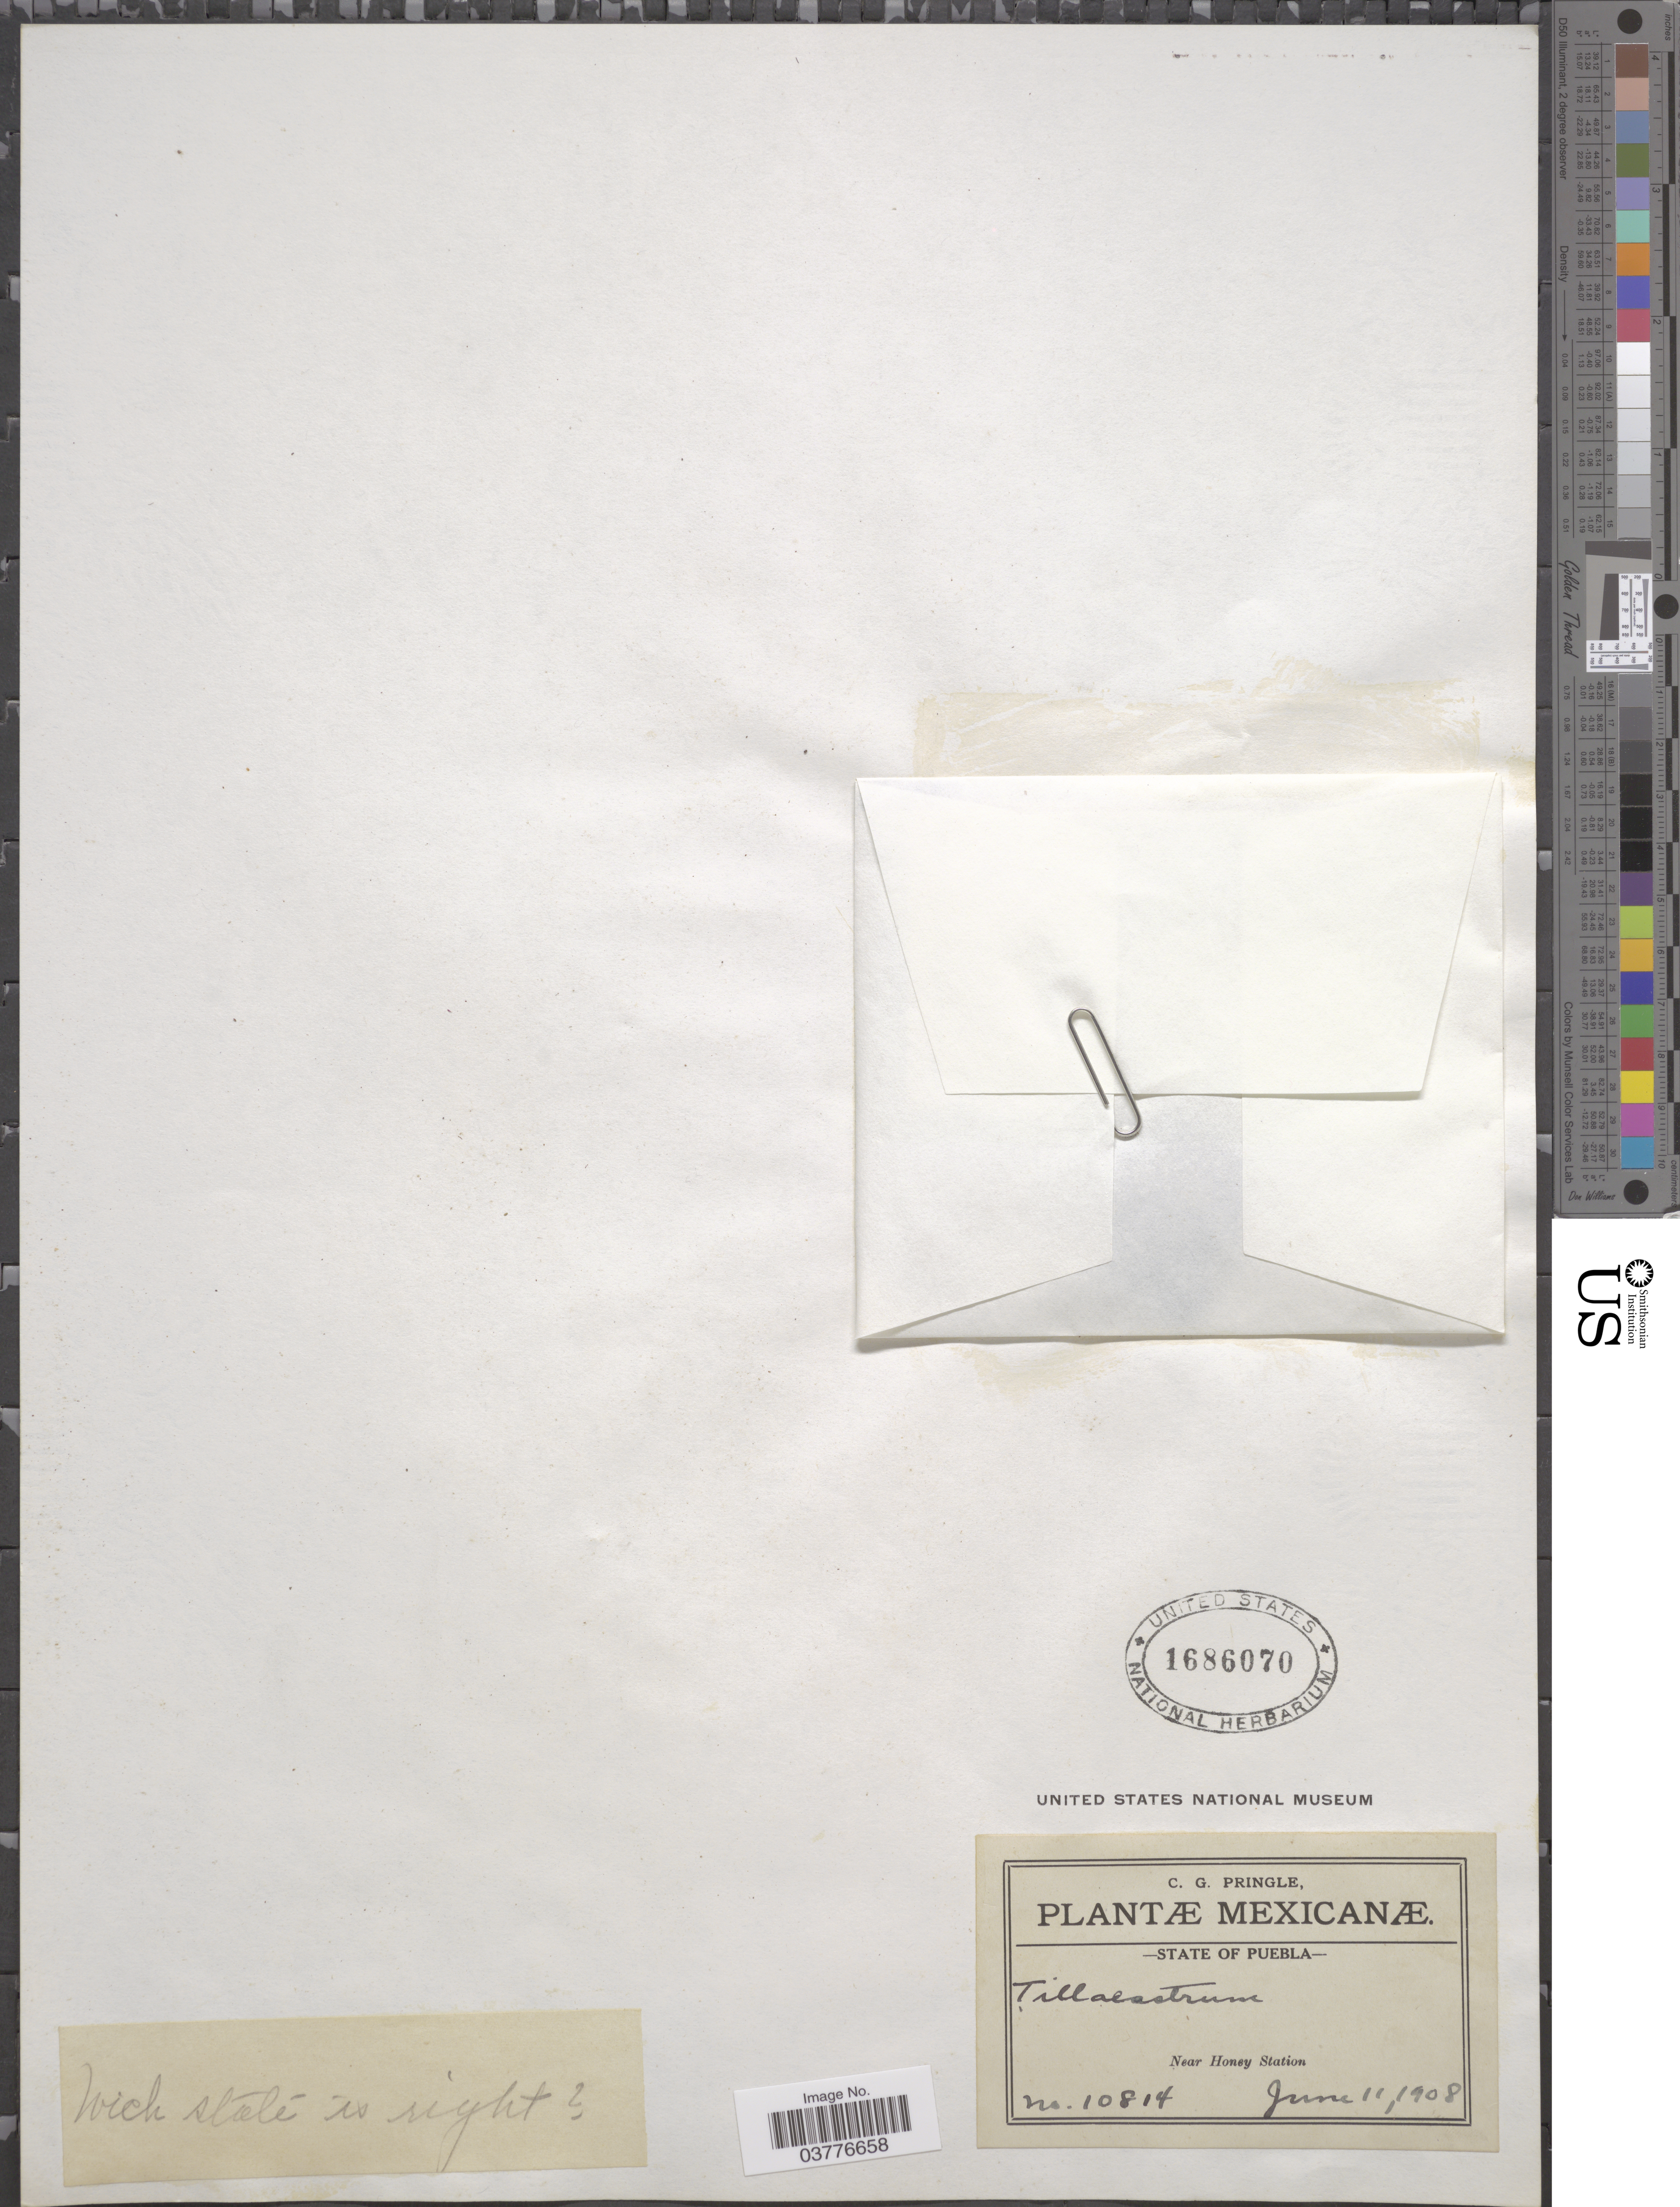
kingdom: Plantae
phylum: Tracheophyta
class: Magnoliopsida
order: Saxifragales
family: Crassulaceae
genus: Crassula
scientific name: Crassula sp.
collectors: C. G. Pringle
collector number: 10814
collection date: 1908-06-11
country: Mexico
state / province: Puebla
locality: Near Honey Station.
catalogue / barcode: US 1686070